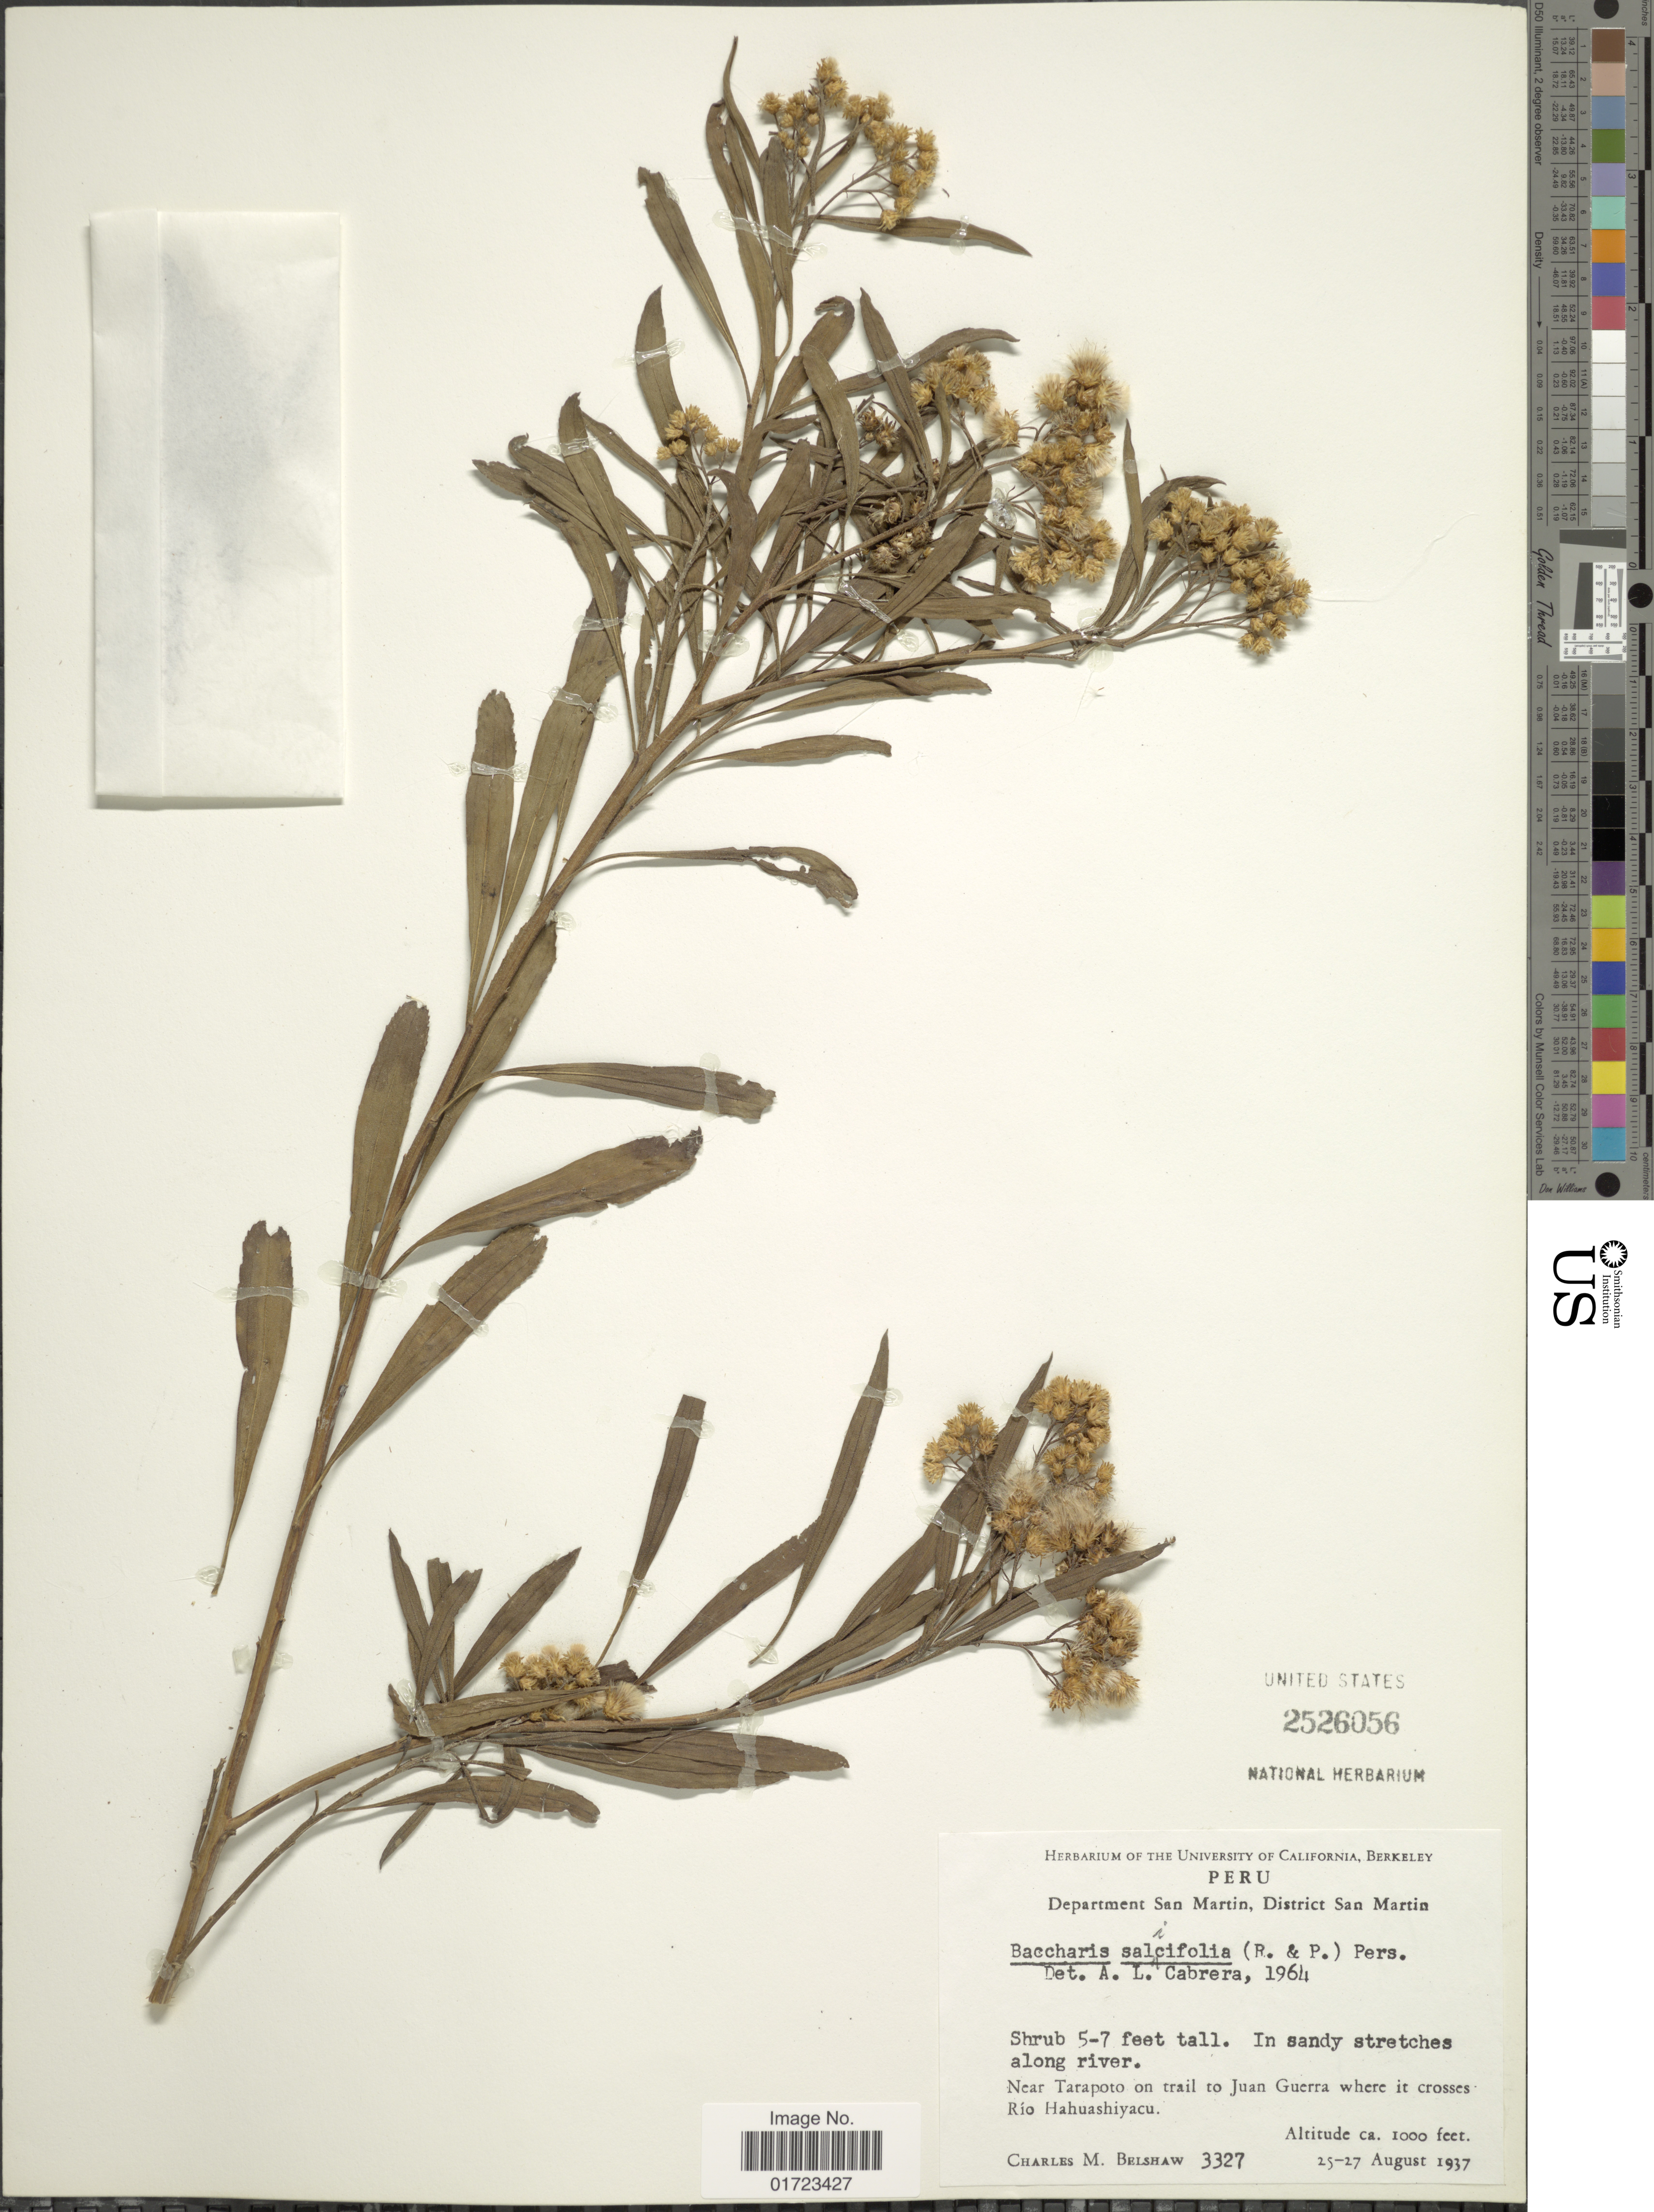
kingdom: Plantae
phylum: Tracheophyta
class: Magnoliopsida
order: Asterales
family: Asteraceae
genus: Baccharis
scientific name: Baccharis salicifolia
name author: (Ruiz & Pav.) Pers.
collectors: C. Shaw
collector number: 3327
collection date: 1937-08-25/1937-08-28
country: Peru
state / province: San Martín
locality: Department San Martin, District San Martin, Near Tarapoto on trail to Juan Guerra where it crosses Rio Hahuashiyacu.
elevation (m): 305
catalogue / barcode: US 2526056